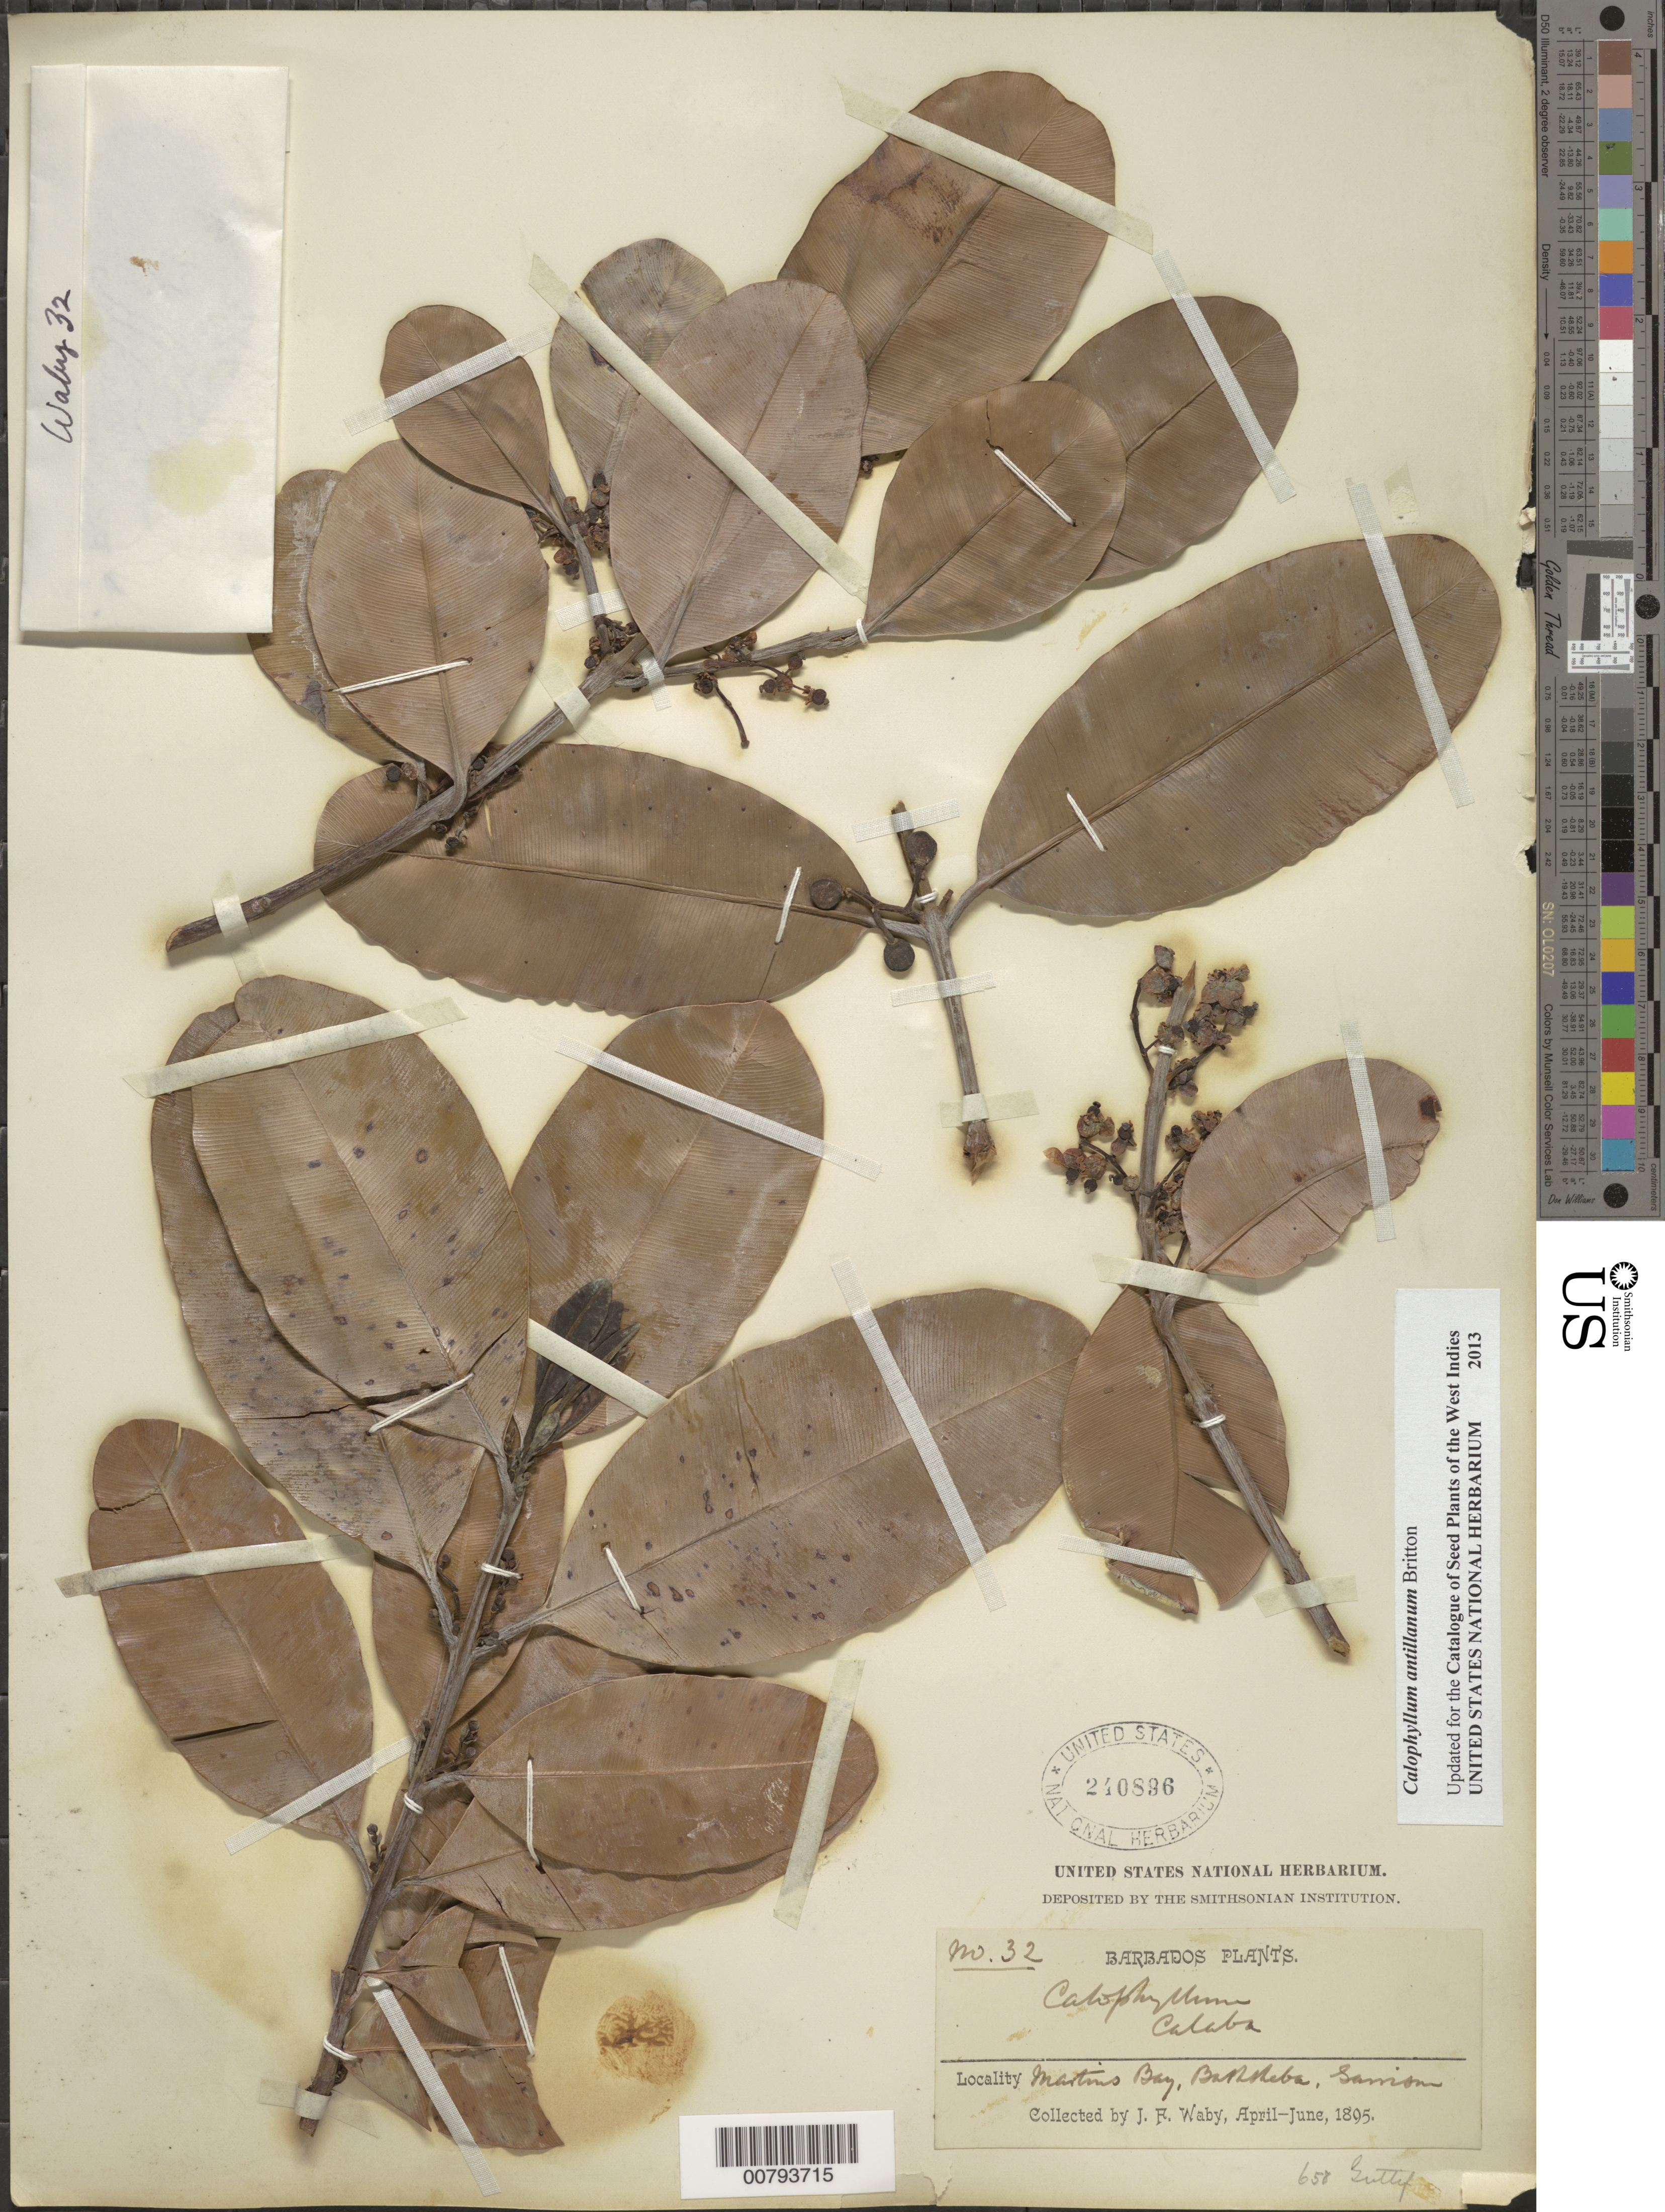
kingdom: Plantae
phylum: Tracheophyta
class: Magnoliopsida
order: Malpighiales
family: Calophyllaceae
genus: Calophyllum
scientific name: Calophyllum antillanum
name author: Britton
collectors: J. Waby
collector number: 32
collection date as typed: Apr 1895 to -- Jun 1895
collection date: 1895-04/1895-06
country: Barbados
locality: Martins Bay, Bathsheba, Sanism (sp?)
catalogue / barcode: US 240896